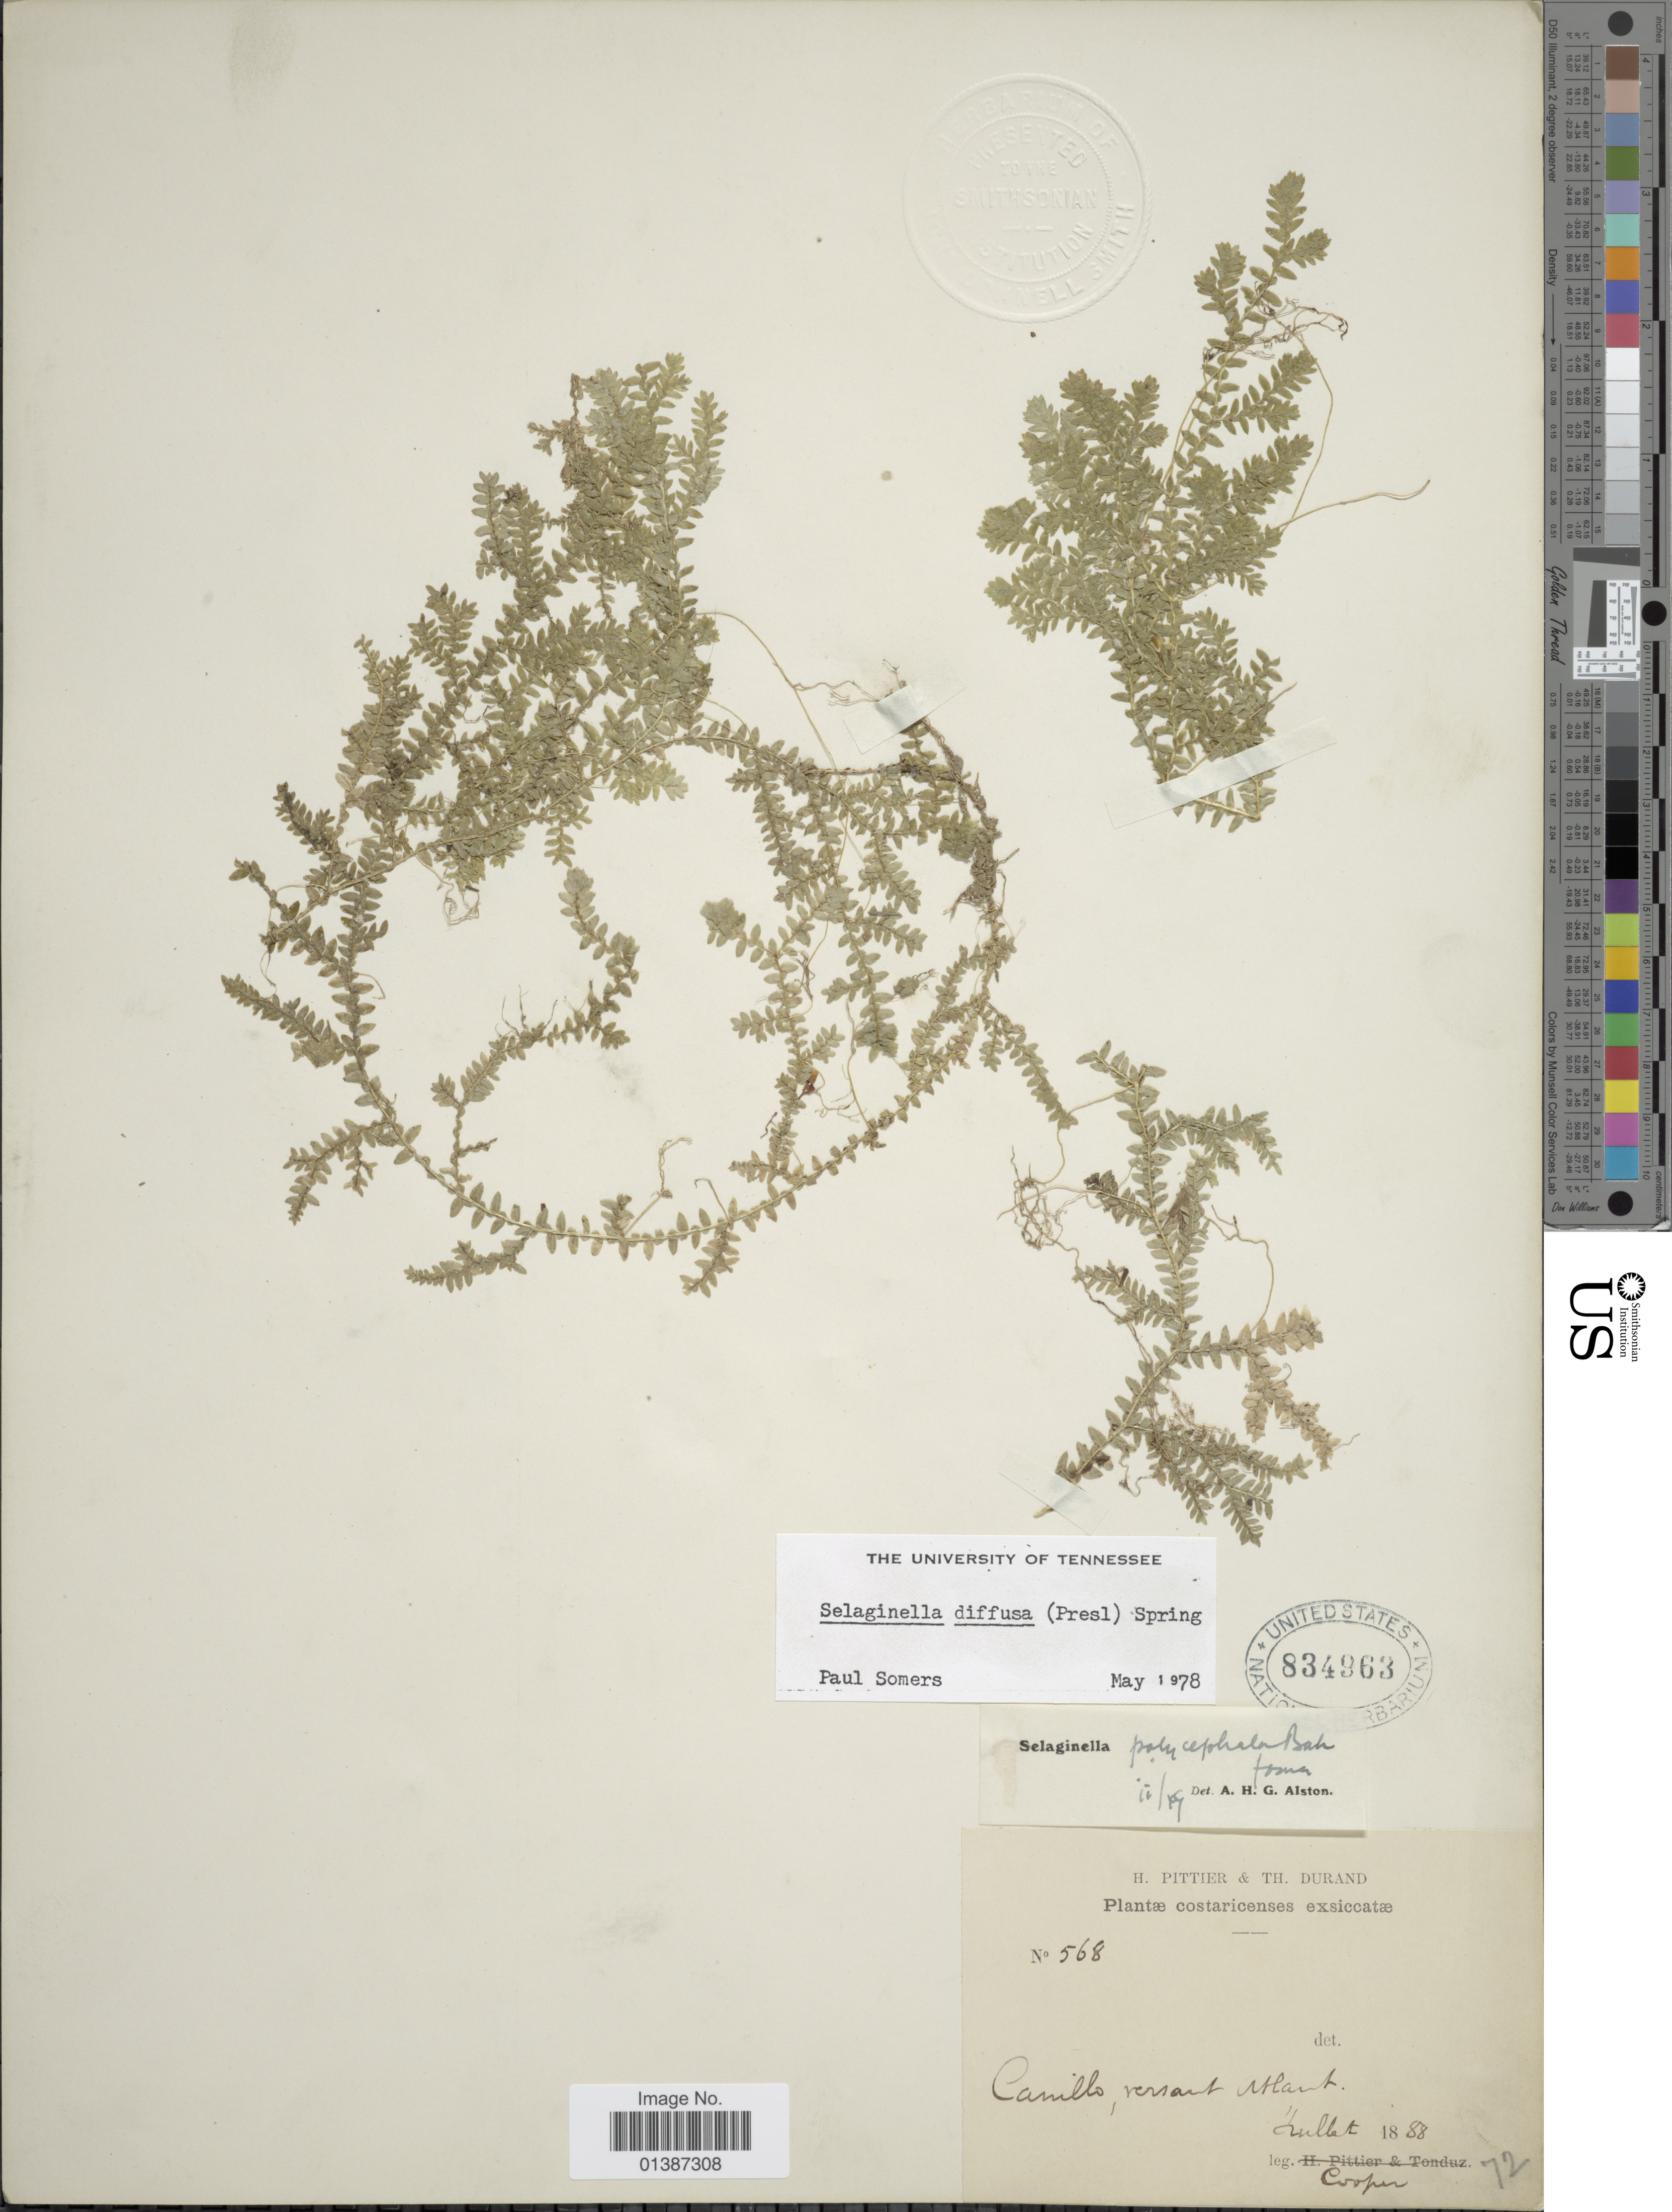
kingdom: Plantae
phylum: Tracheophyta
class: Lycopodiopsida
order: Selaginellales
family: Selaginellaceae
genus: Selaginella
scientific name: Selaginella diffusa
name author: (C. Presl) Spring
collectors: -- Cooper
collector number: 568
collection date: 1888-07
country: Costa Rica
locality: Canillo, versant Atlant.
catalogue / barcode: US 834963